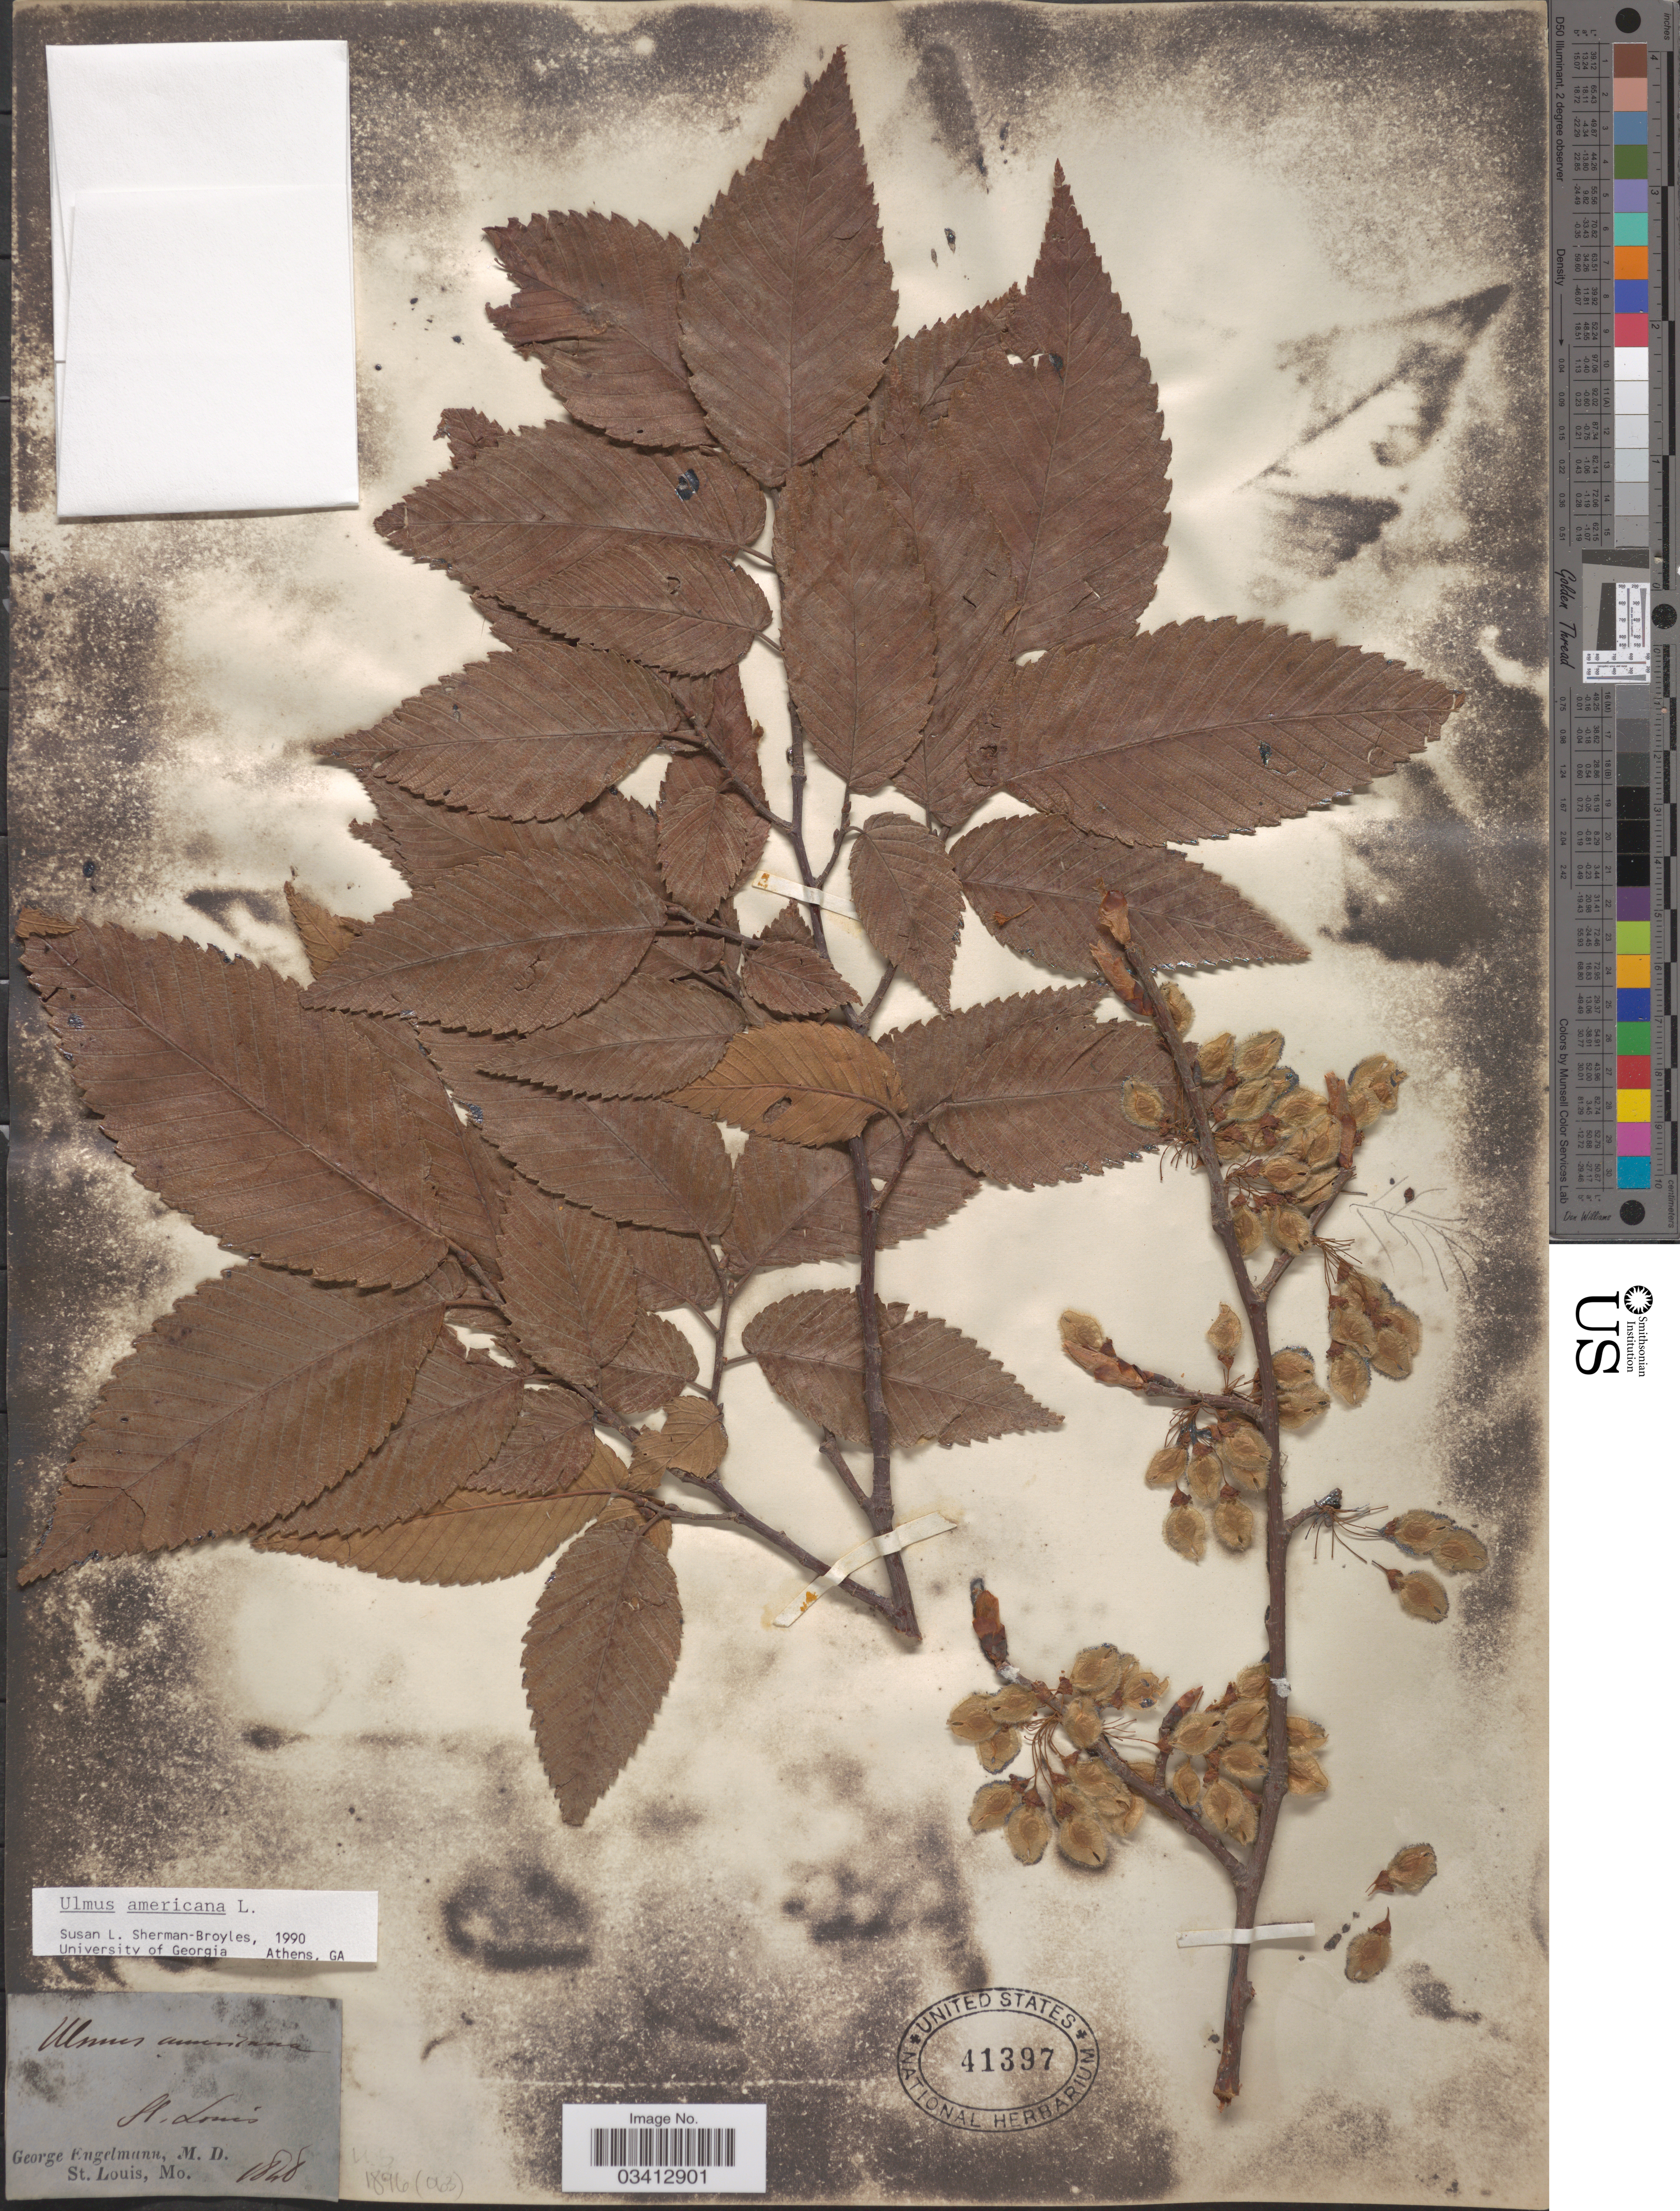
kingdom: Plantae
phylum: Tracheophyta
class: Magnoliopsida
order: Rosales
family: Ulmaceae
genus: Ulmus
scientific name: Ulmus americana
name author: L.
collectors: G. Engelmann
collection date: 1848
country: United States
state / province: Missouri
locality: St. Louis.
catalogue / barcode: US 41397